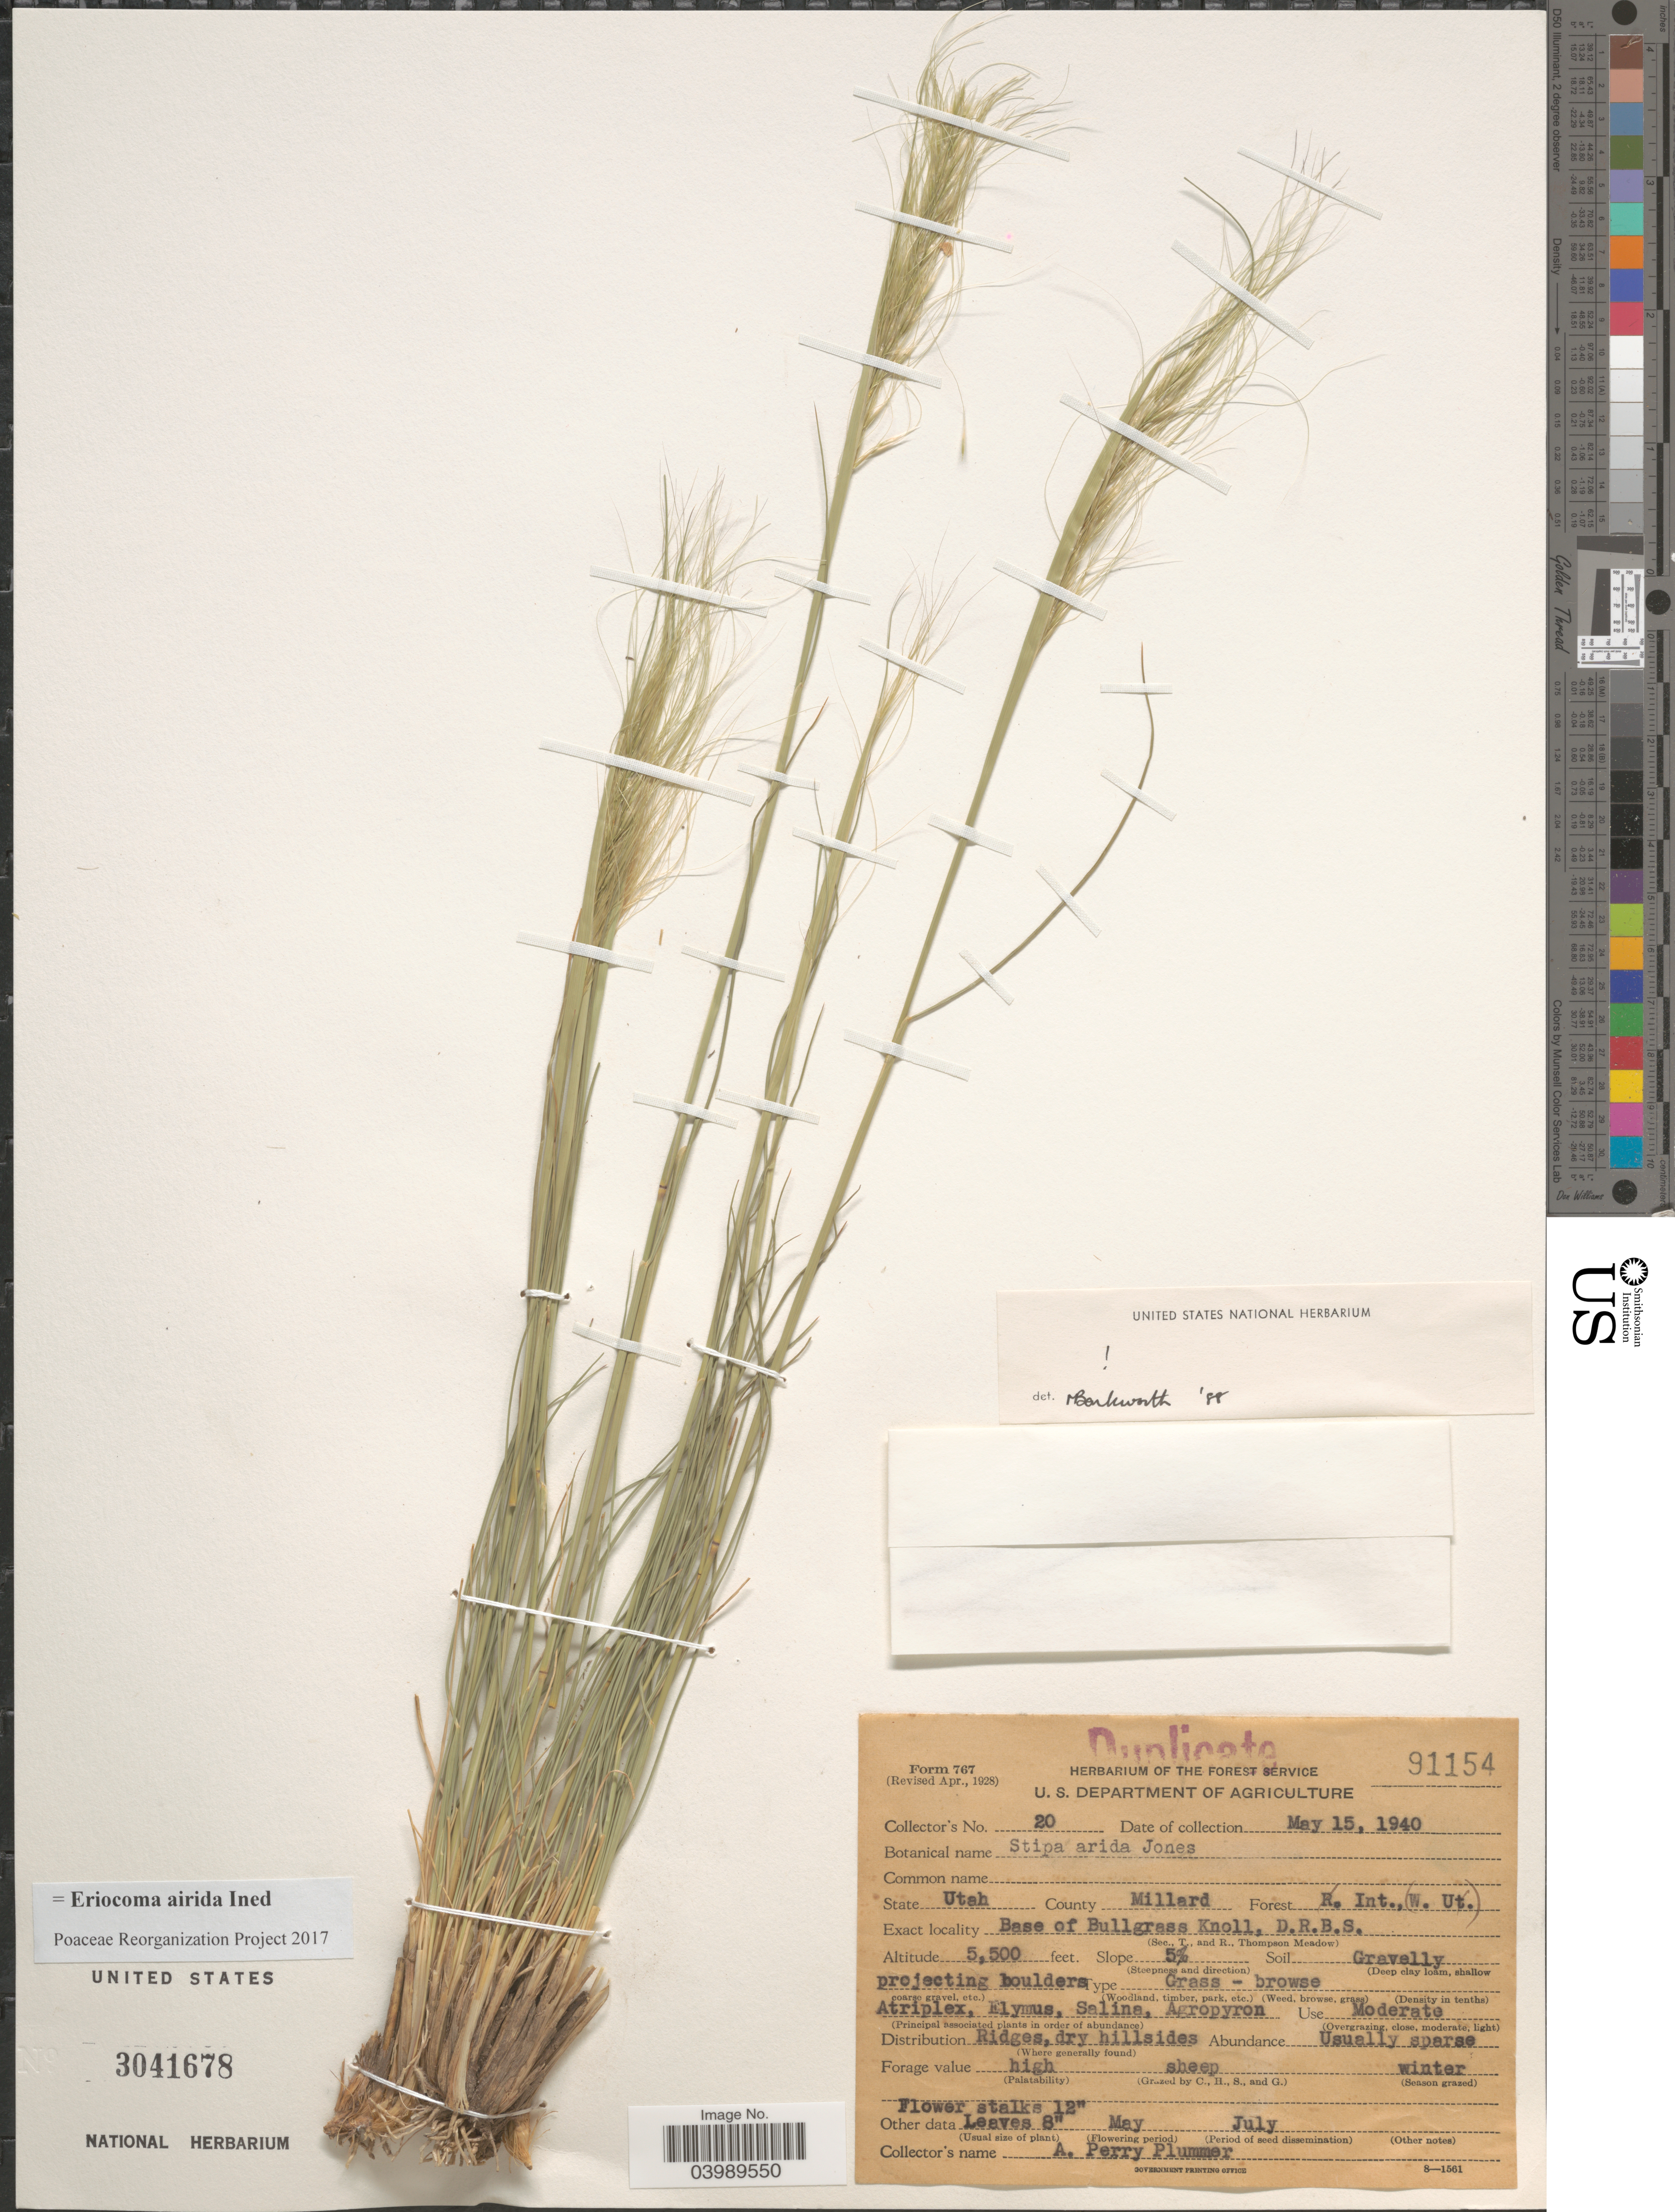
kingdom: Plantae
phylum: Tracheophyta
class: Liliopsida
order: Poales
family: Poaceae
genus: Eriocoma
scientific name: Eriocoma arida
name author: (M.E. Jones) Romasch.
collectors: A. Plummer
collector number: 20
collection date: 1940-05-15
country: United States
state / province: Utah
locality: County Millard. Forest Int., (W. U.). Base of Bullgrass Knoll, D.R.B.S.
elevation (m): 1676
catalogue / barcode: US 3041678